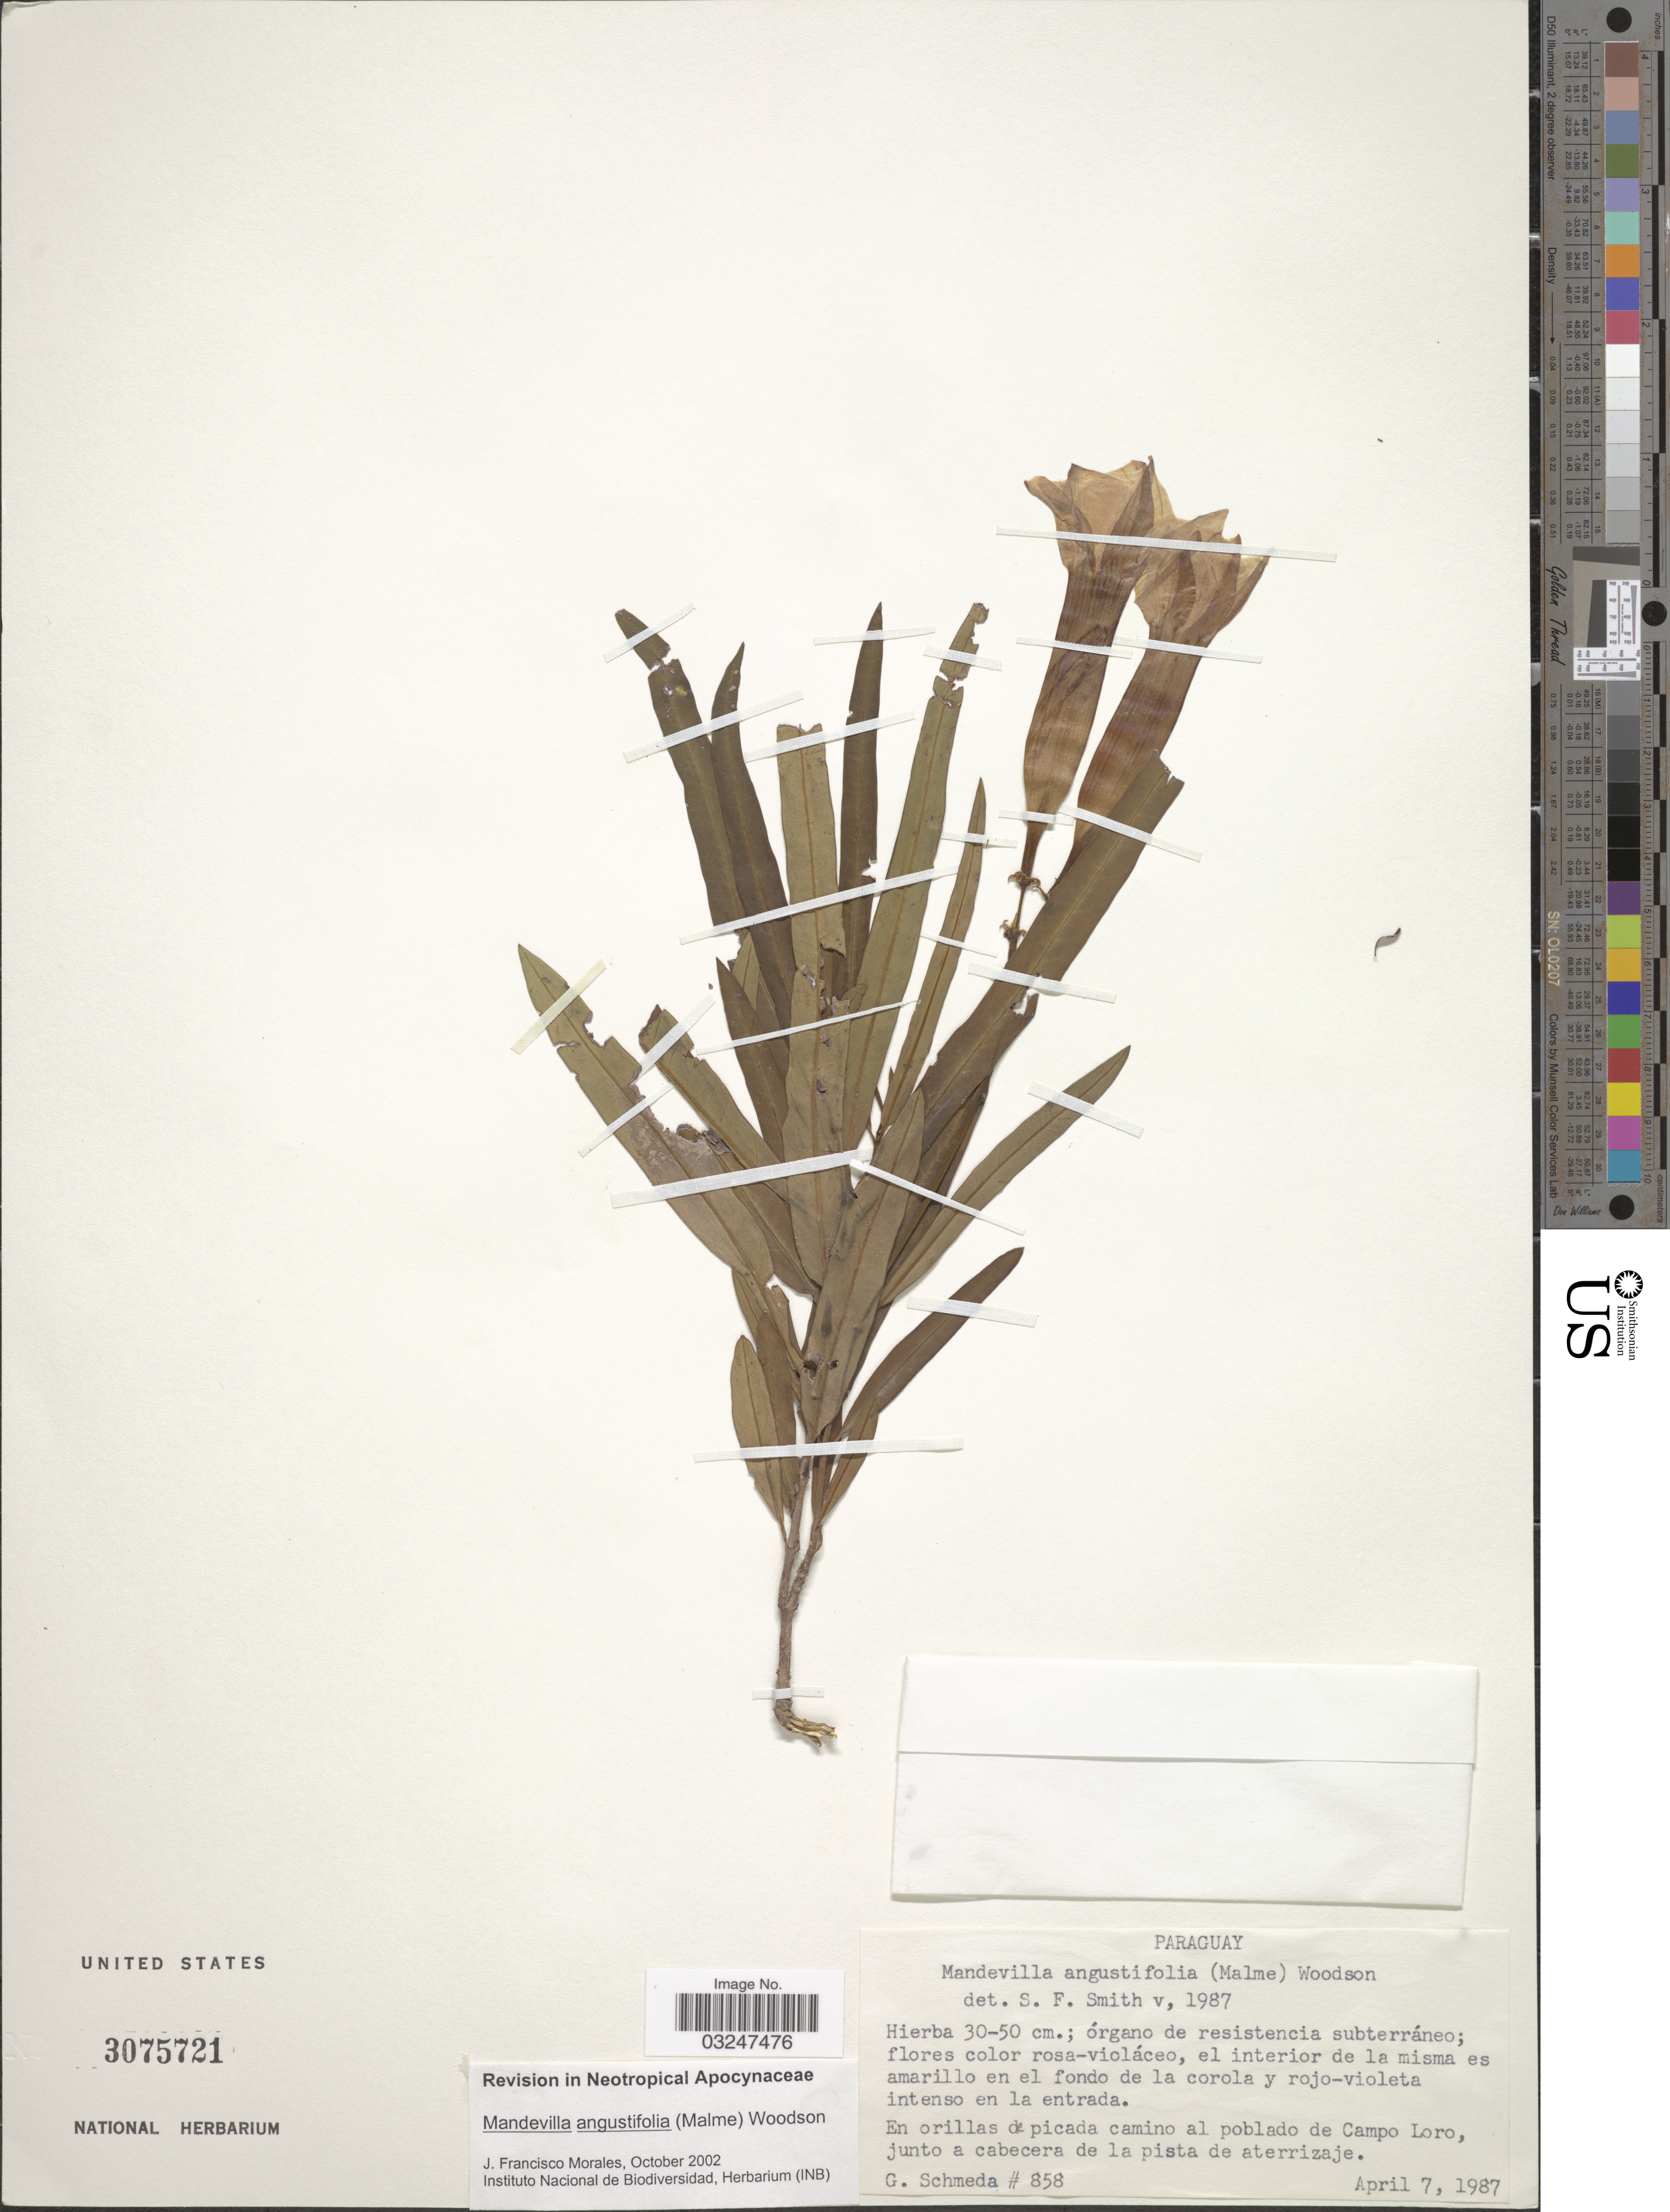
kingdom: Plantae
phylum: Tracheophyta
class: Magnoliopsida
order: Gentianales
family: Apocynaceae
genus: Mandevilla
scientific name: Mandevilla angustifolia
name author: (Malme) Woodson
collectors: G. Schmeda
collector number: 858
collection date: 1987-04-07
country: Paraguay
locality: En orillas de picada camino al poblado de Campo Loro, junto a cabecera de la pista de aerrizaje.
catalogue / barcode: US 3075721